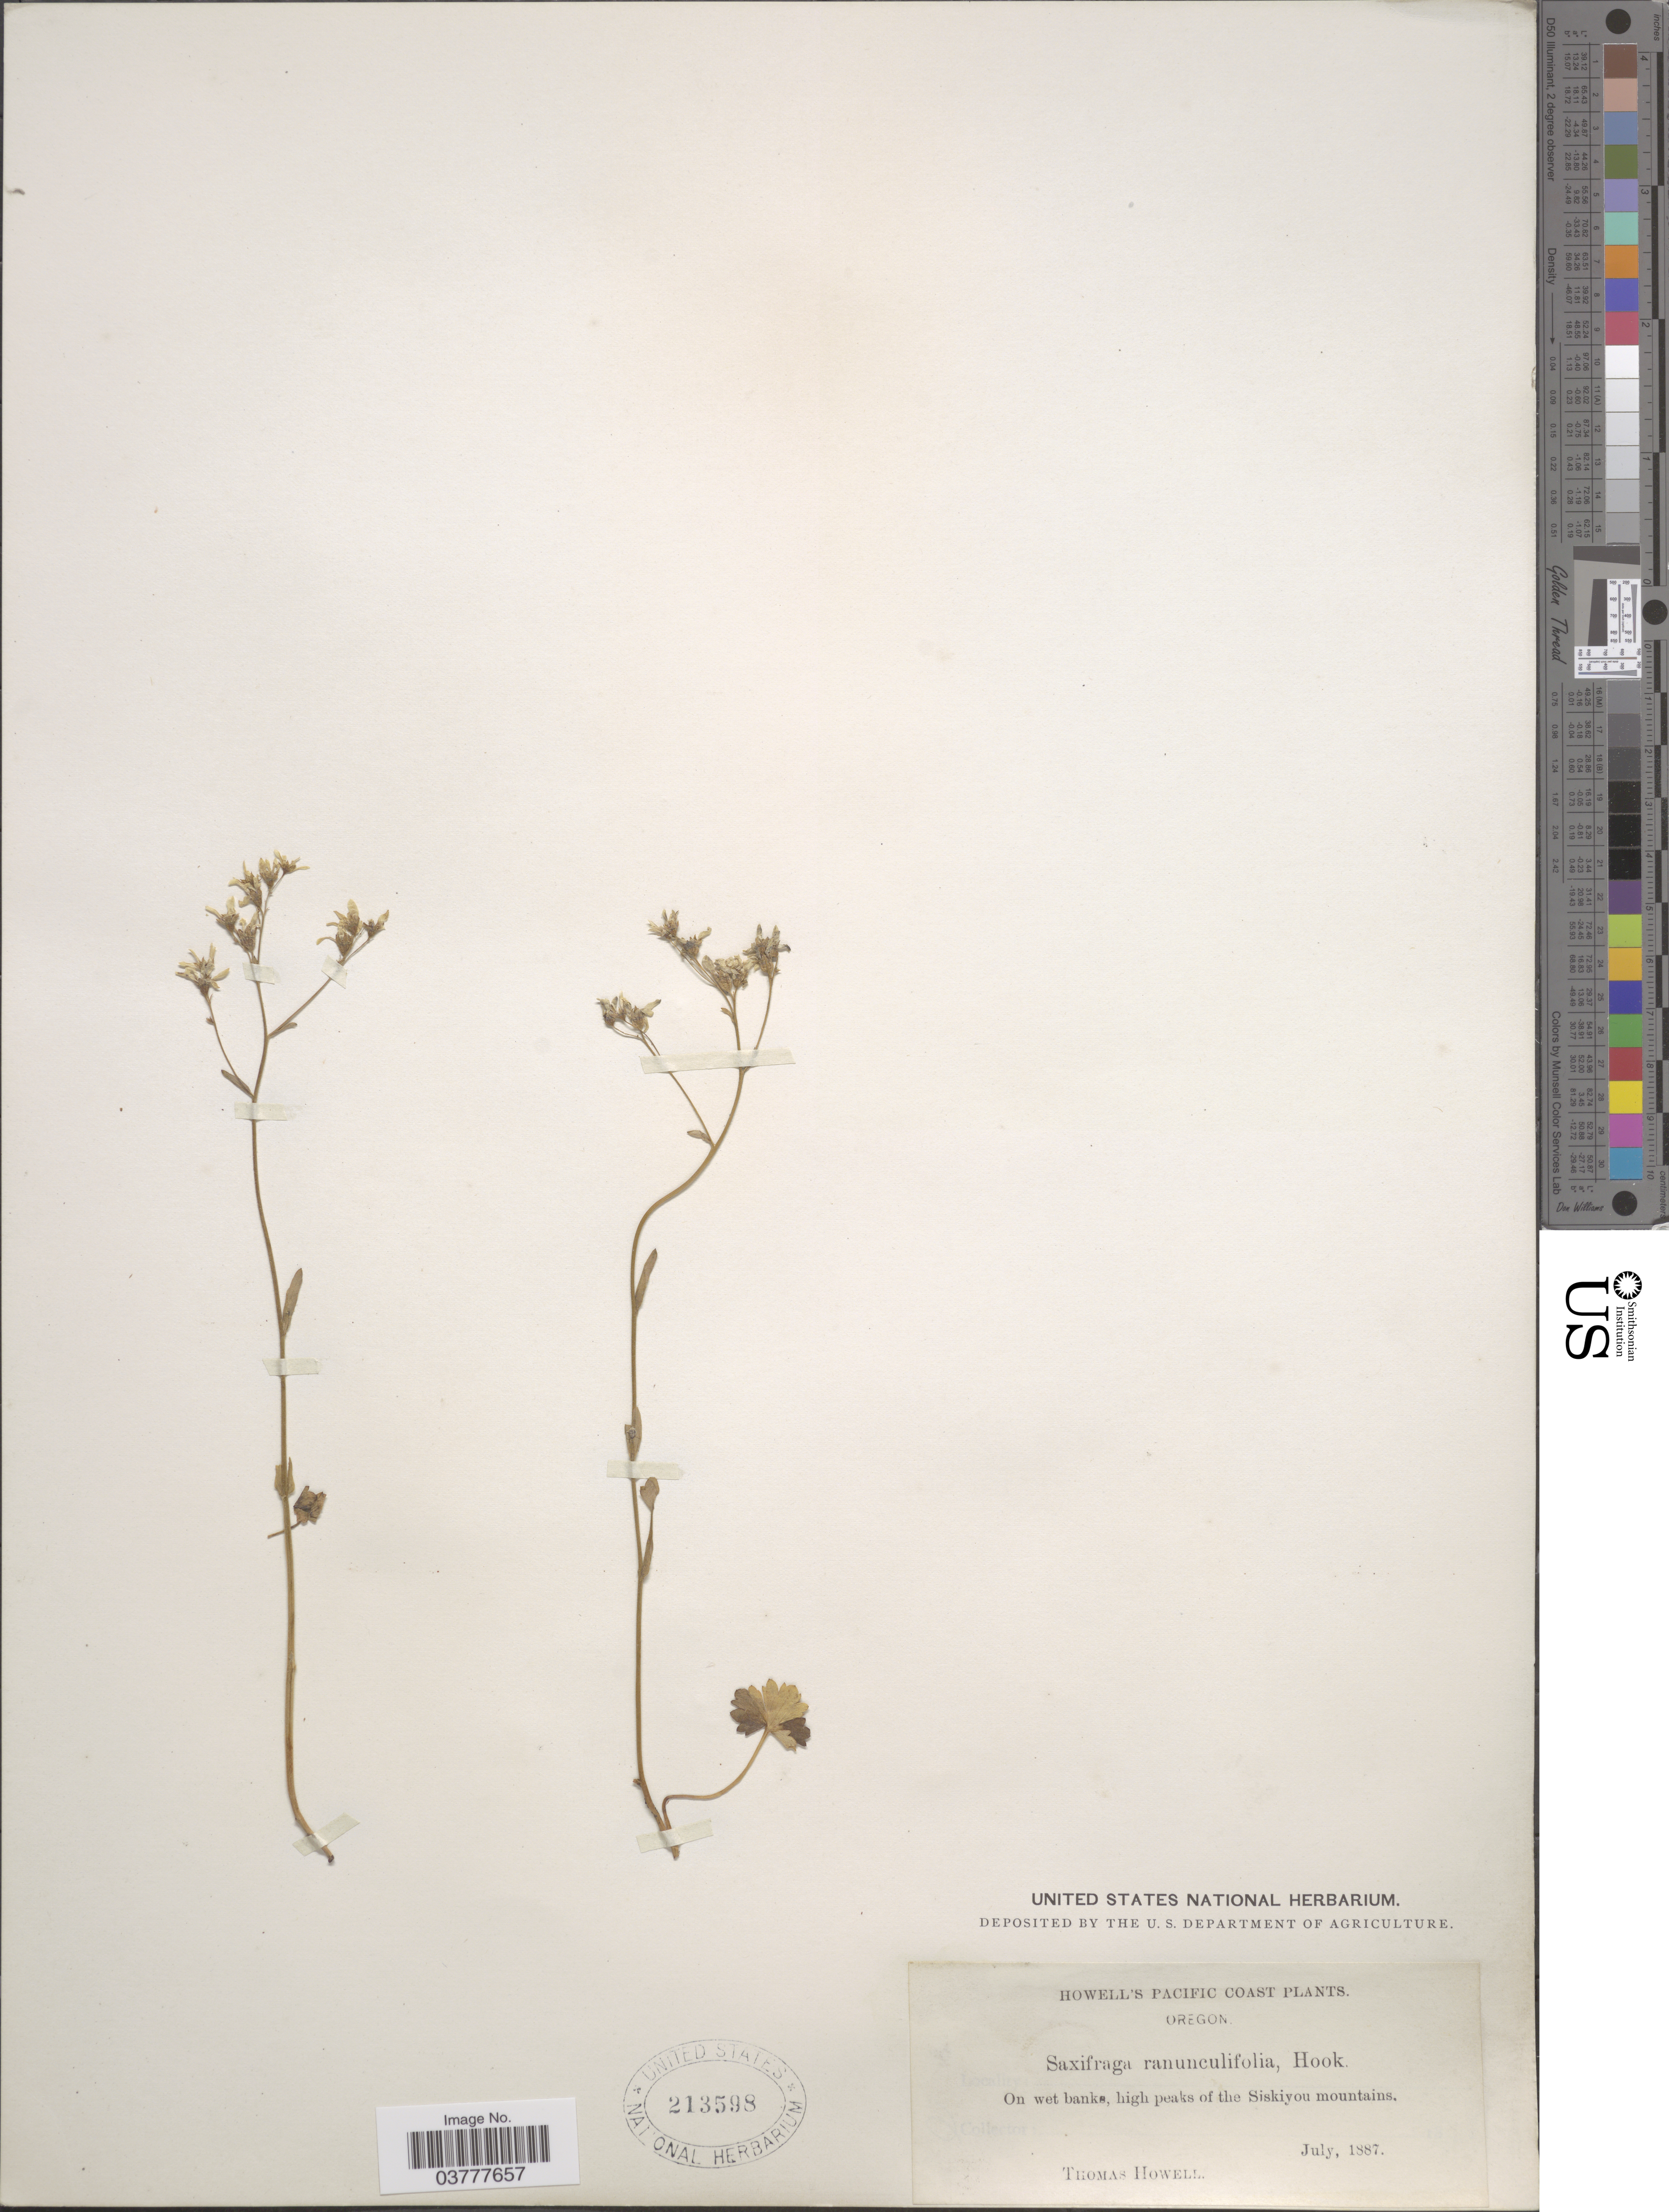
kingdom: Plantae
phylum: Tracheophyta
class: Magnoliopsida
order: Saxifragales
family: Saxifragaceae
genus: Hemieva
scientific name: Hemieva ranunculifolia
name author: (Hook.) Raf.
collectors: T. Howell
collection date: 1887-07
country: United States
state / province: Oregon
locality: Pacific Coast. High peaks of the Siskiyou mountains.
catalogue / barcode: US 213598